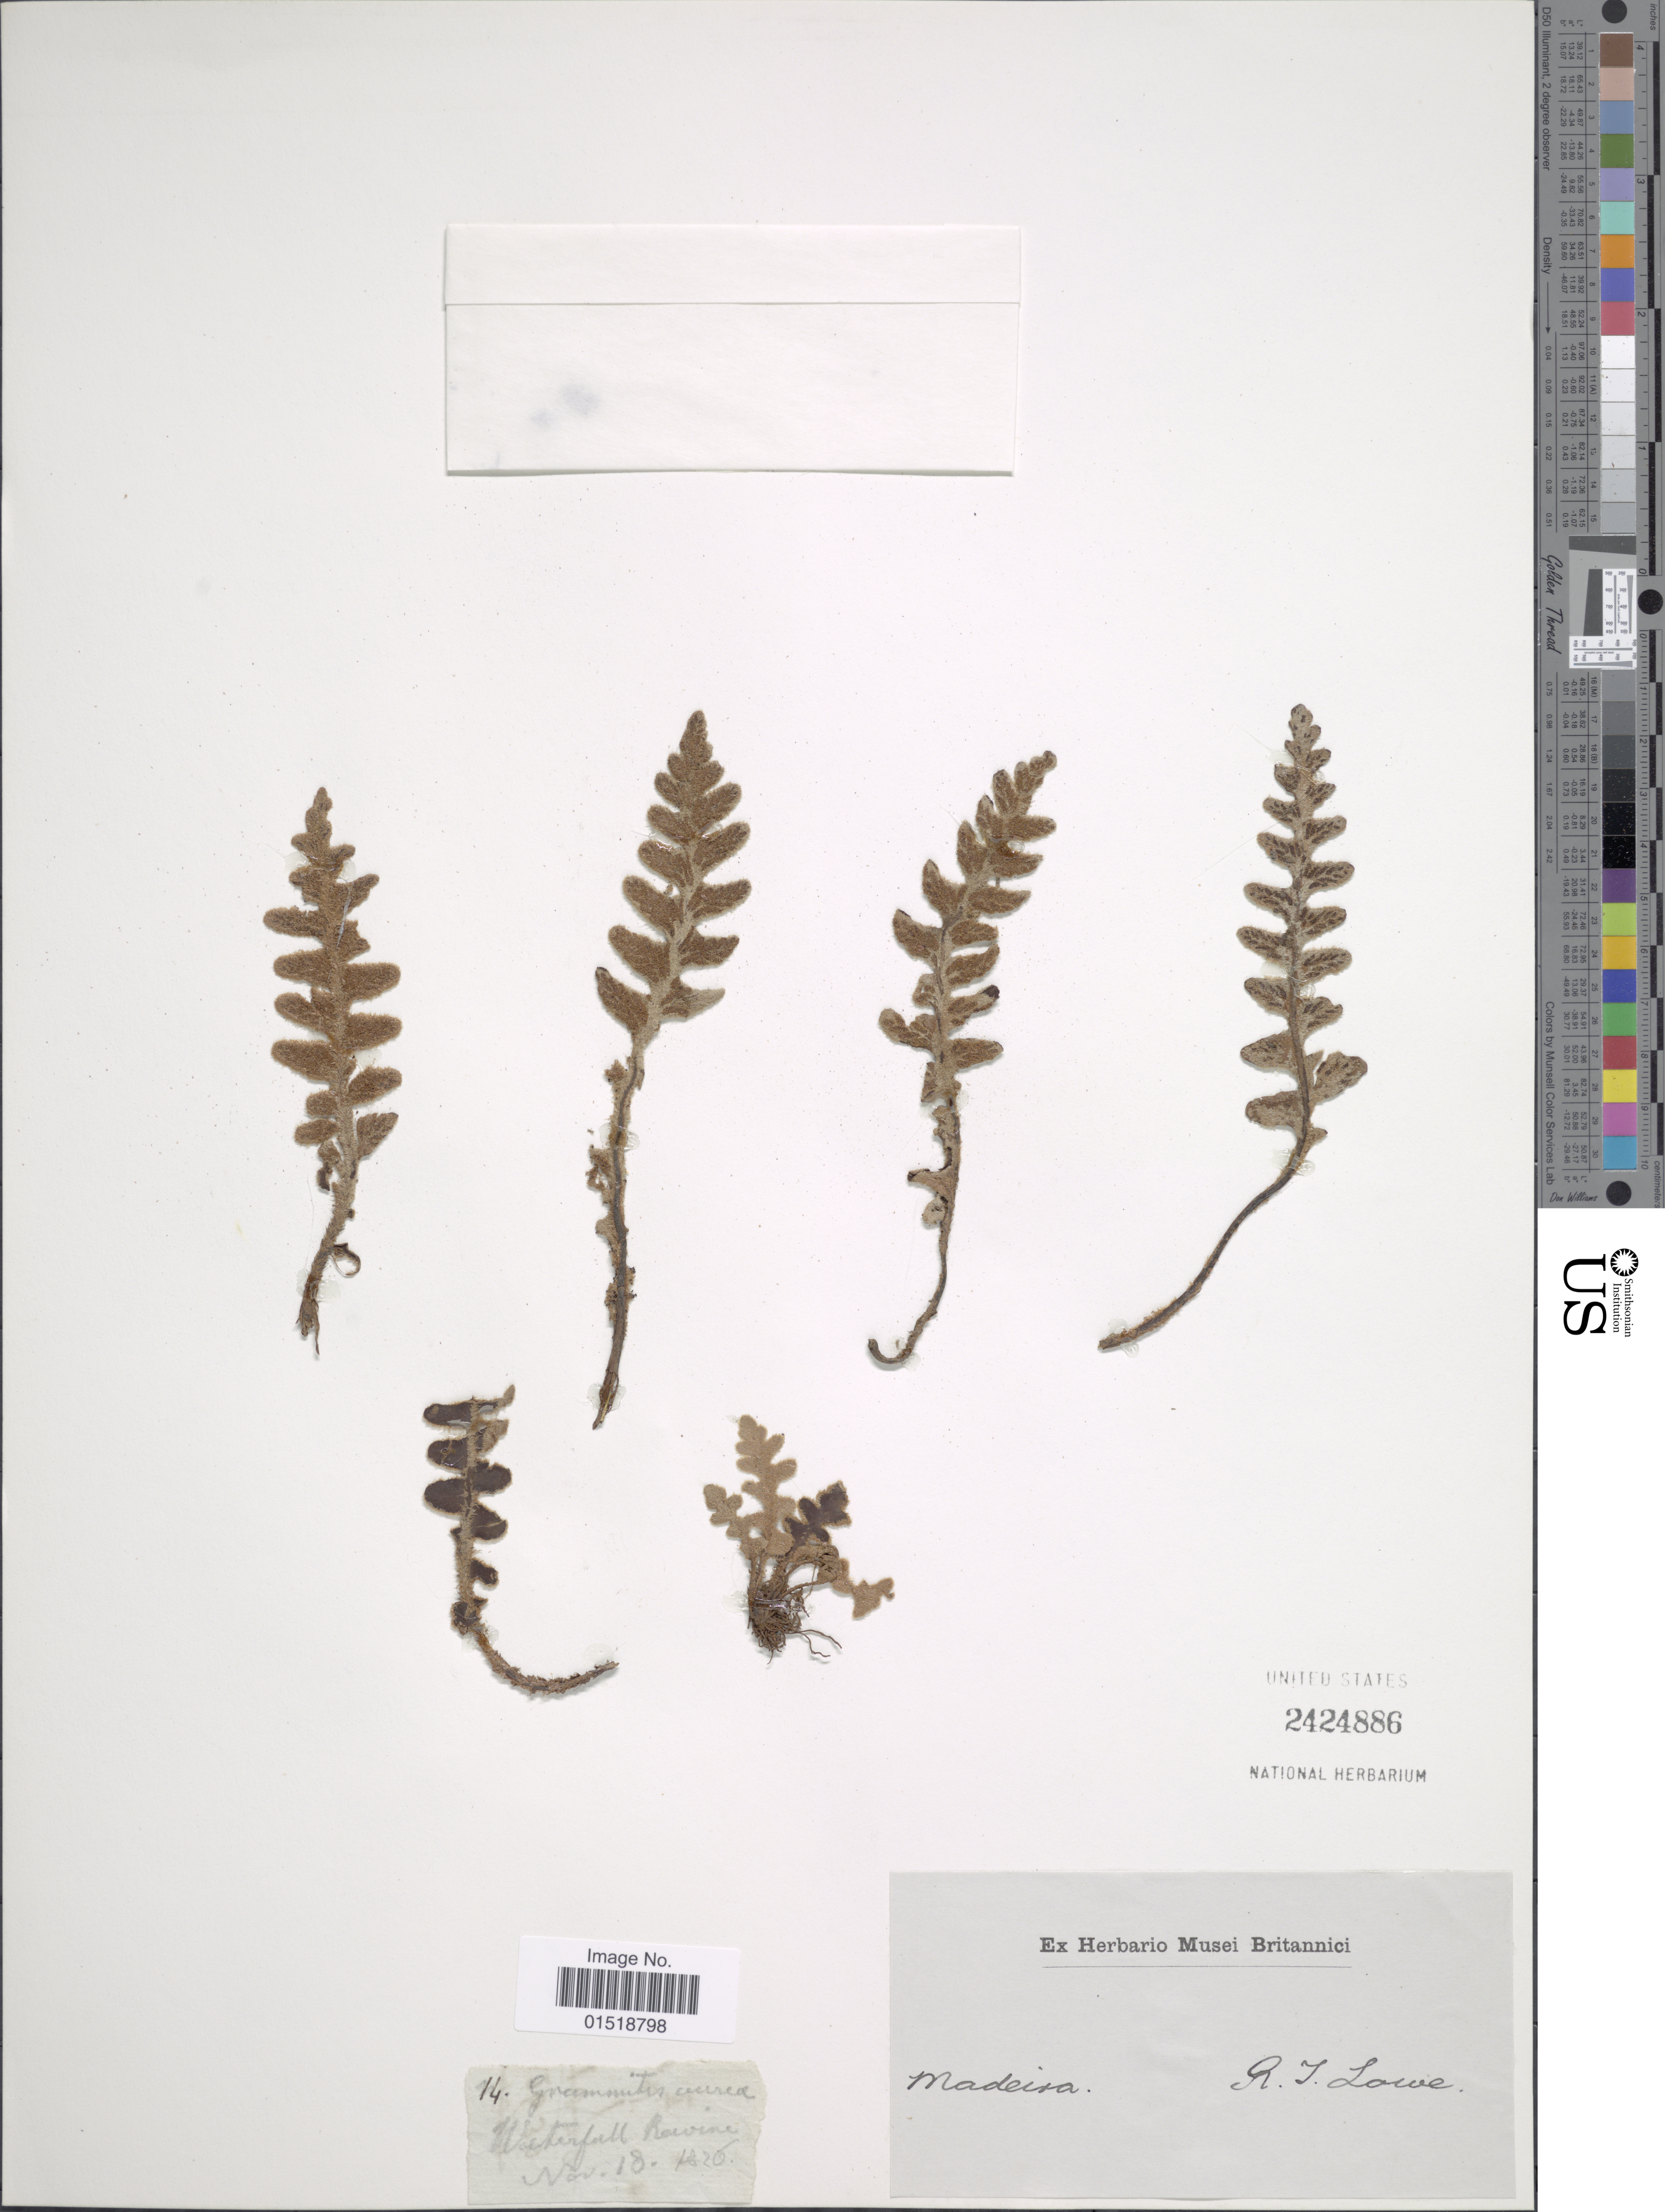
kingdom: Plantae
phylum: Tracheophyta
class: Polypodiopsida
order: Polypodiales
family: Aspleniaceae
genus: Asplenium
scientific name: Asplenium aureum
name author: Cav.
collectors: R. T. Lowe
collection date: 1826-11-18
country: Portugal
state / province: Madeira (Aut. Reg.)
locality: Waterfall Ravine.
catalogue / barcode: US 2424886